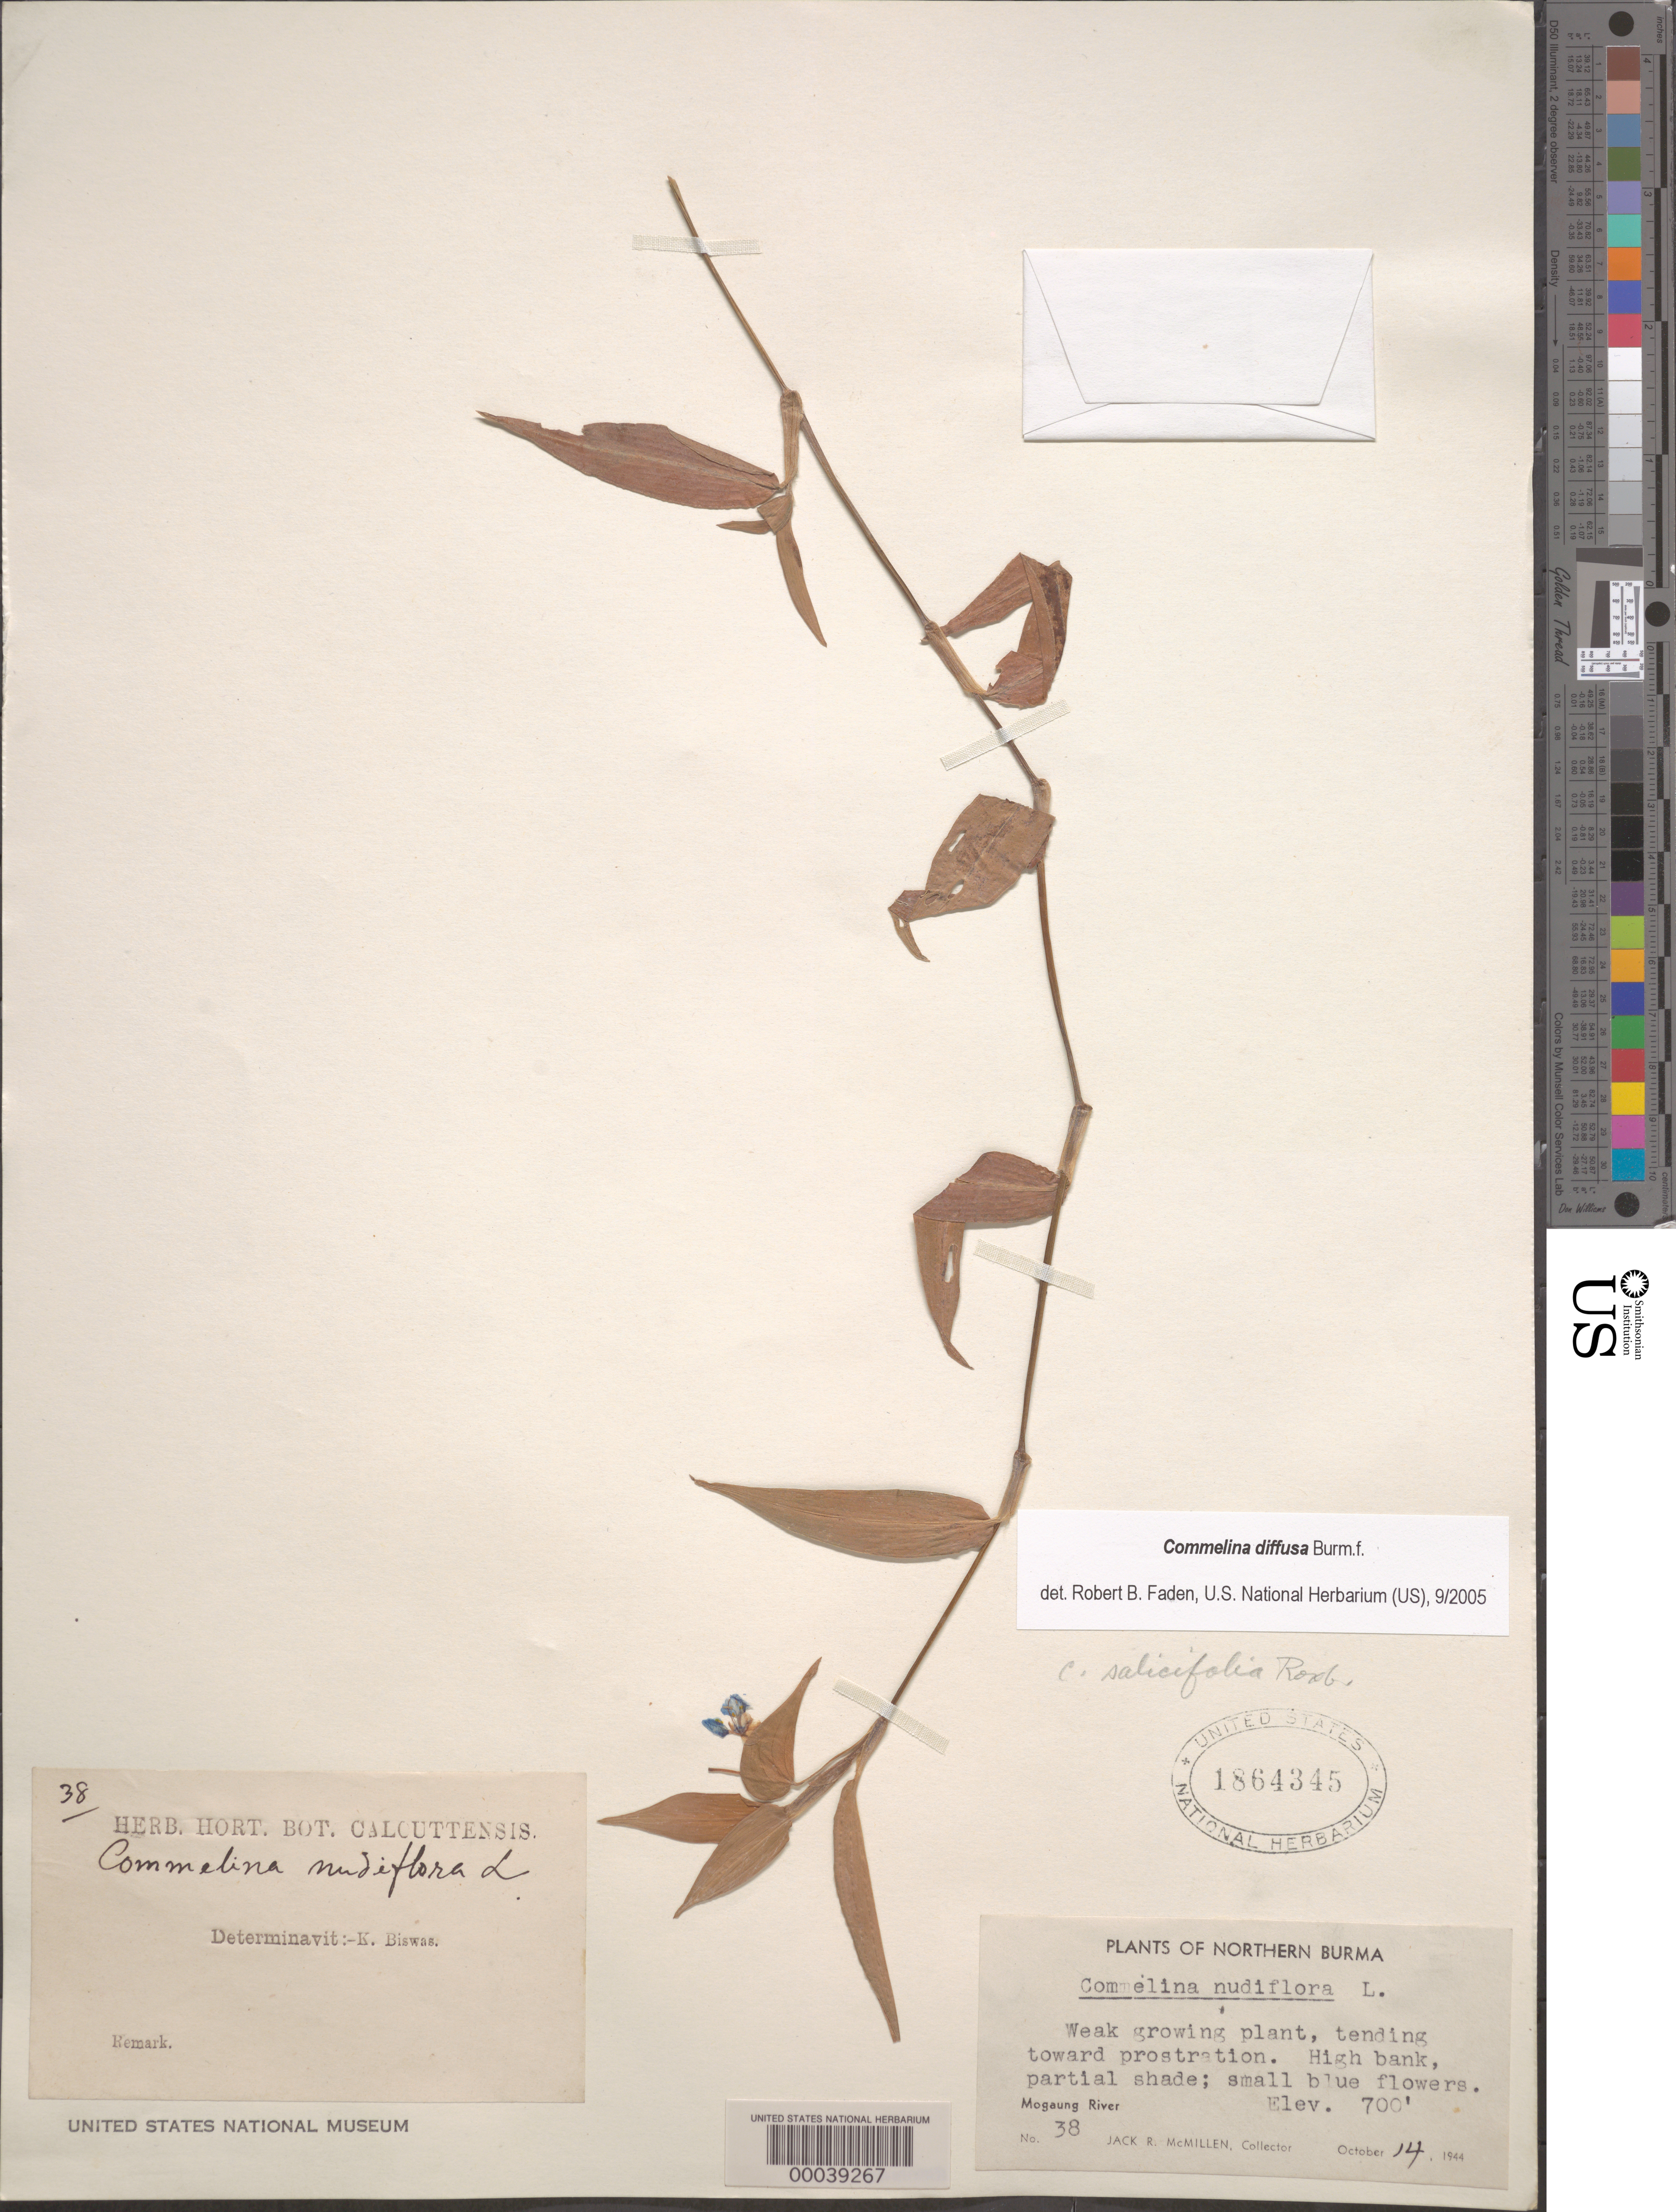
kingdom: Plantae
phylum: Tracheophyta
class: Liliopsida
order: Commelinales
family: Commelinaceae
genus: Commelina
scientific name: Commelina diffusa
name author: Burm. f.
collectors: J. McMillen et al.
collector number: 38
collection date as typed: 14 Oct 1944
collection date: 1944-10-14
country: Myanmar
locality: Mogaung River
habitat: High bank, partial shade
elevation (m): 214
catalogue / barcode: US 1864345